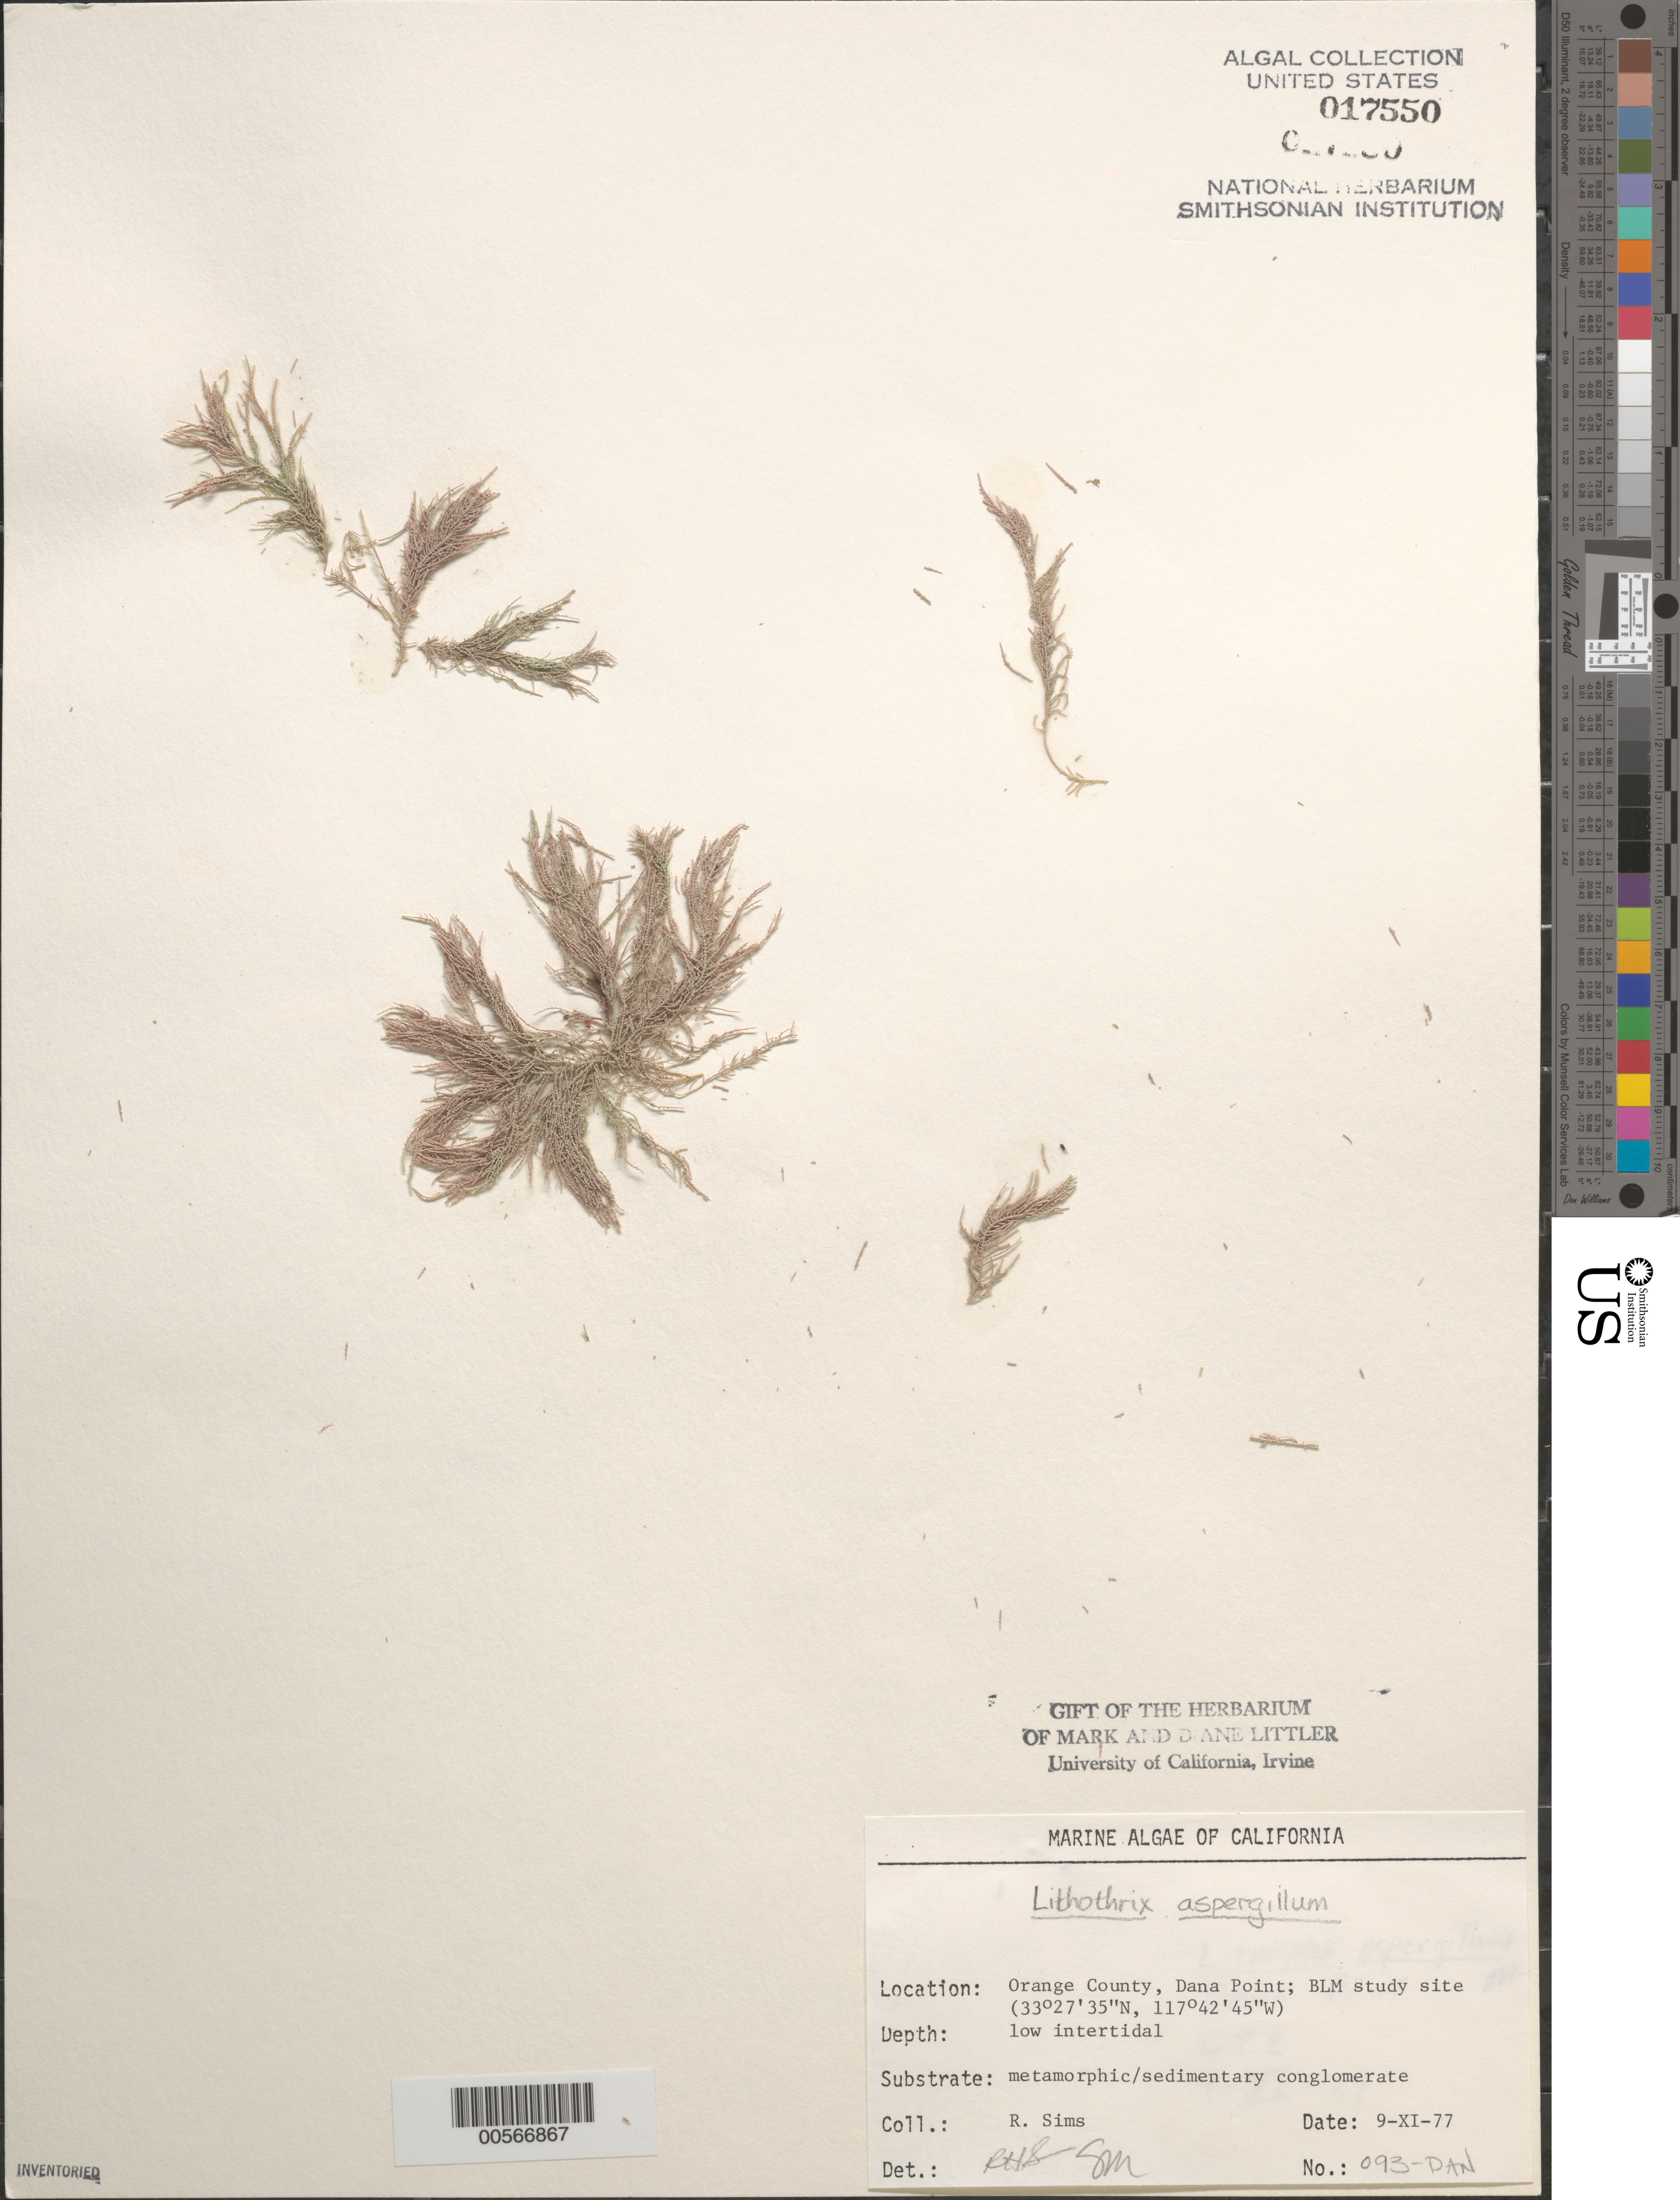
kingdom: Plantae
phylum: Rhodophyta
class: Florideophyceae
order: Corallinales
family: Lithophyllaceae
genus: Lithothrix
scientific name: Lithothrix aspergillum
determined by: Sims, Robert H.; Murray, S. N.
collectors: R. H. Sims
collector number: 093-DAN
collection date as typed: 09 Nov 1977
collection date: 1977-11-09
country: United States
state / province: California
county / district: Orange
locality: Dana Point, 1 km north of marina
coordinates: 33 27'35"N, 117 42'45"W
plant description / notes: BLM-SOCALBIGHT Rocky Intertidal Survey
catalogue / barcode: US 17550